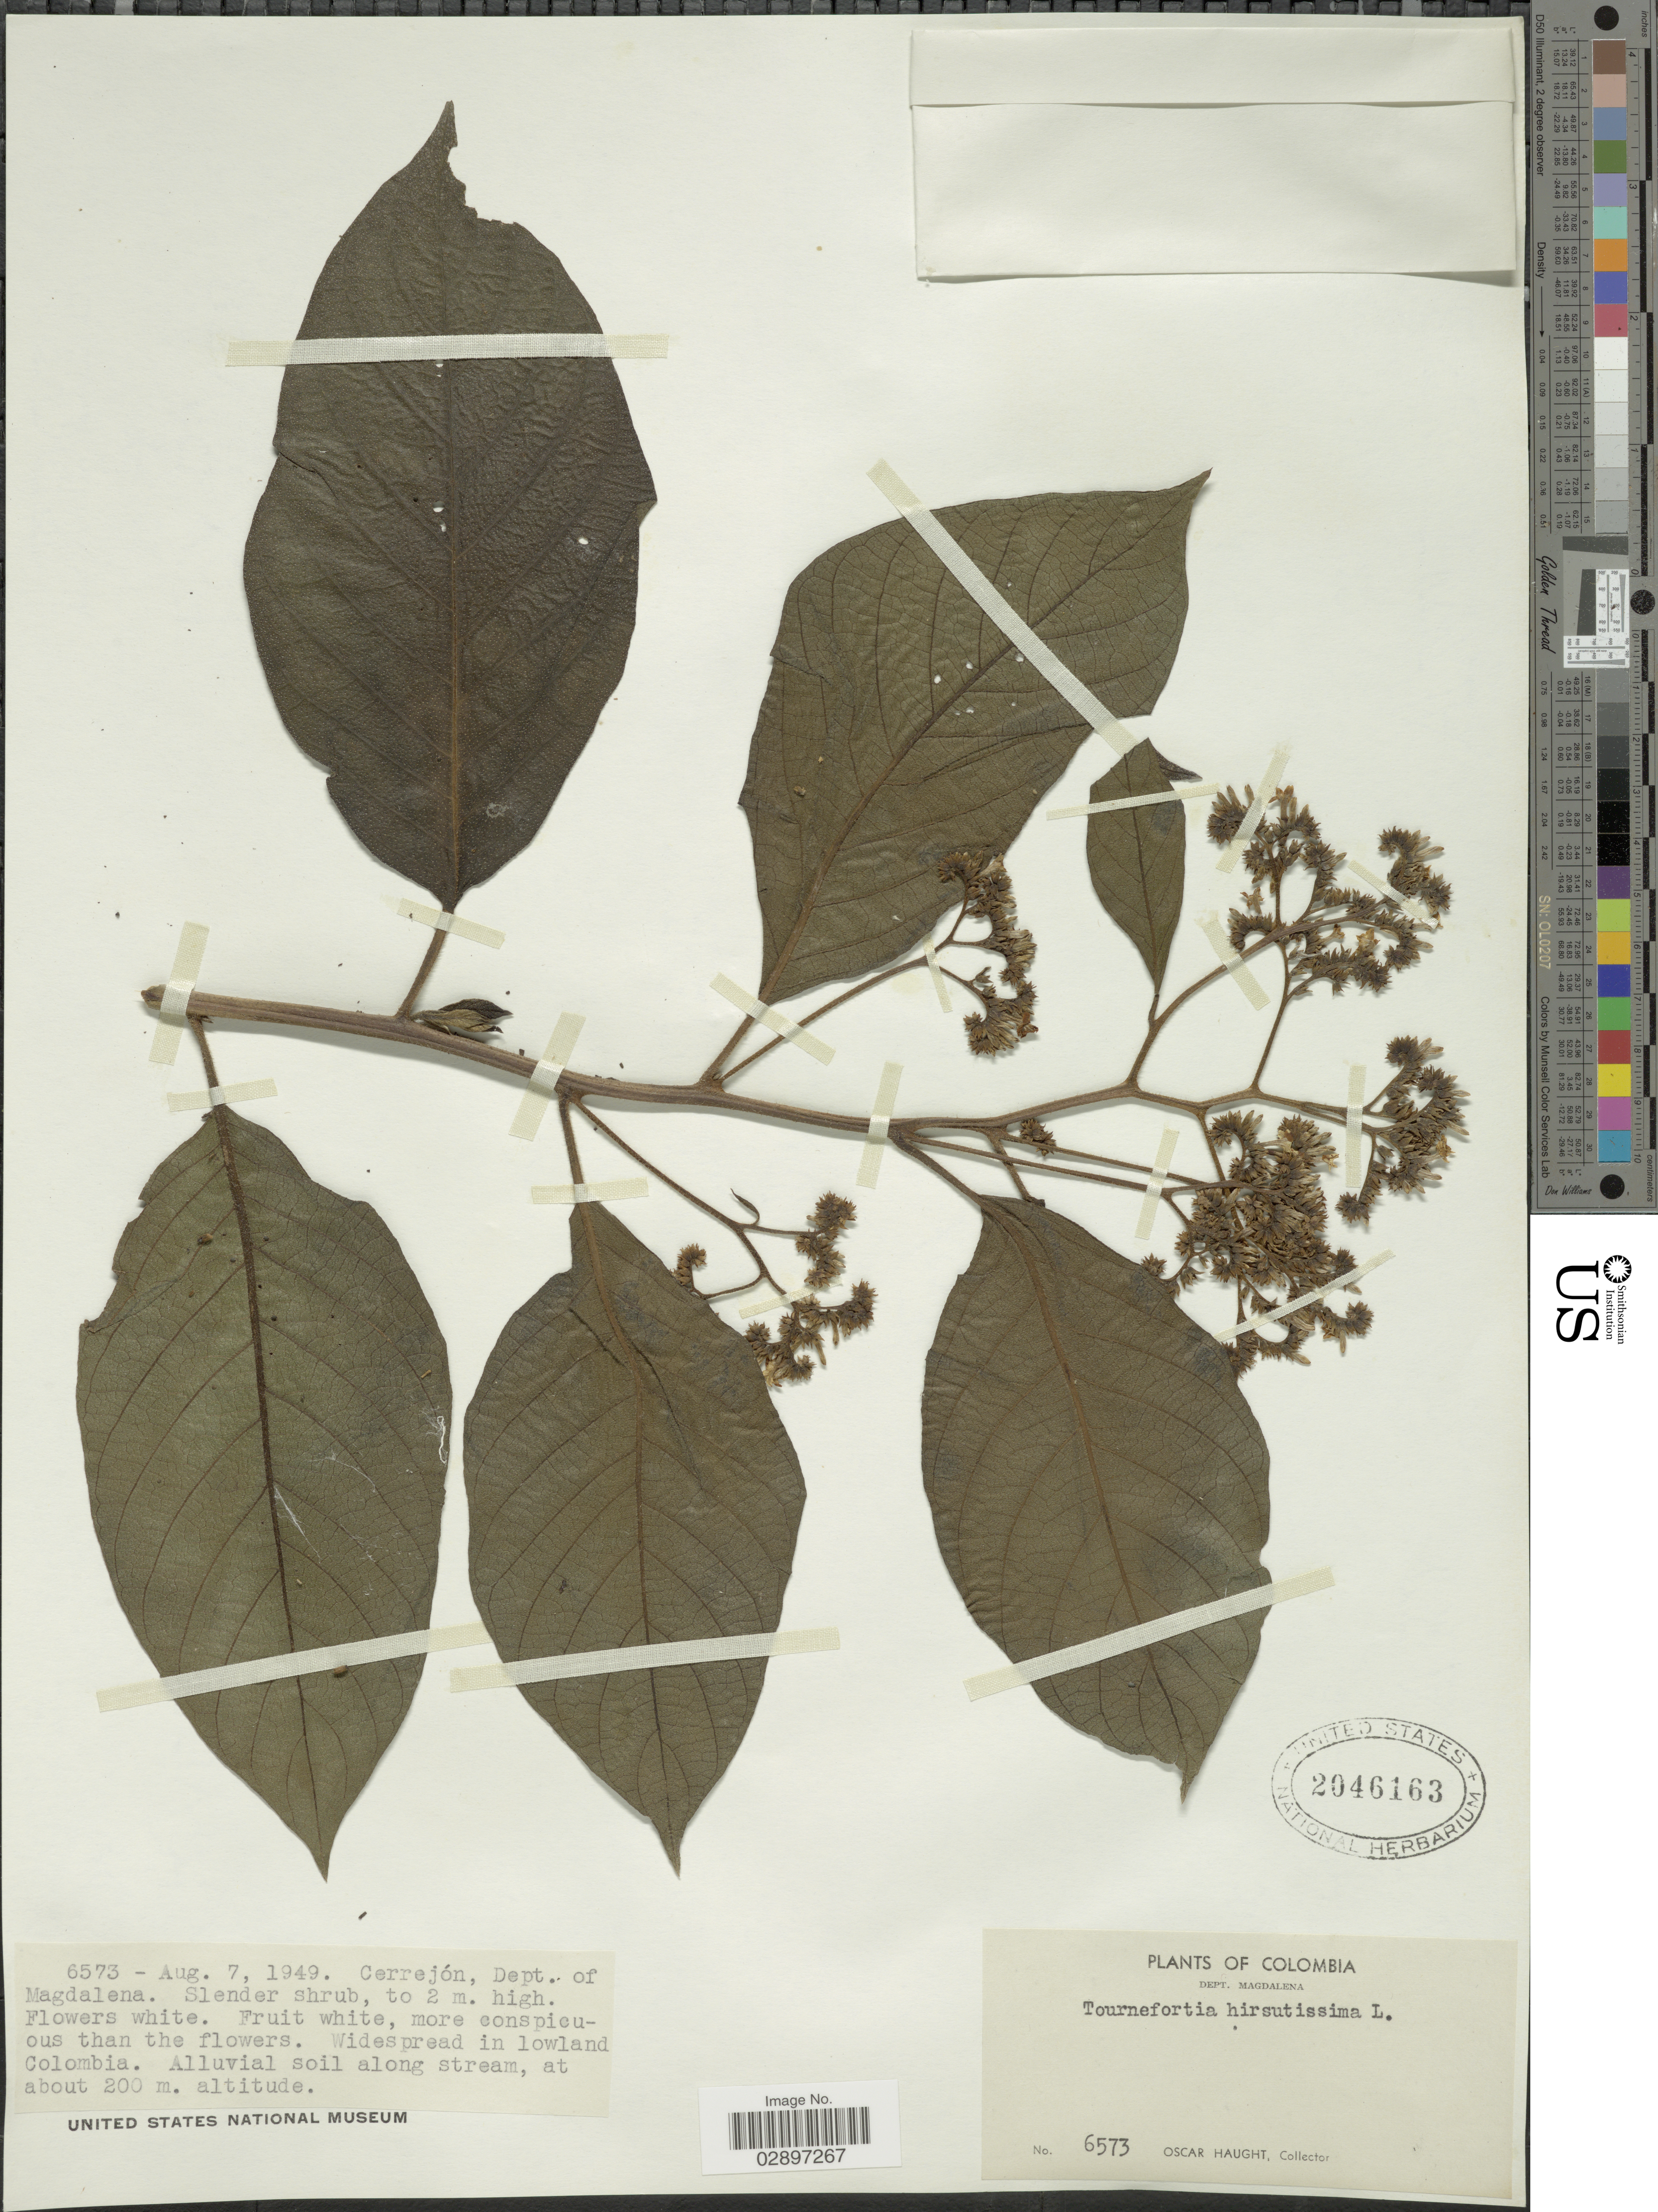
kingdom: Plantae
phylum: Tracheophyta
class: Magnoliopsida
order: Boraginales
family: Heliotropiaceae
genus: Tournefortia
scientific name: Tournefortia hirsutissima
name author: L.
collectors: O. L. Haught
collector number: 6573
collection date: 1949-08-07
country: Colombia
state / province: Magdalena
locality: Cerrejón, Dept. of Magdalena.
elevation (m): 200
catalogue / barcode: US 2046163